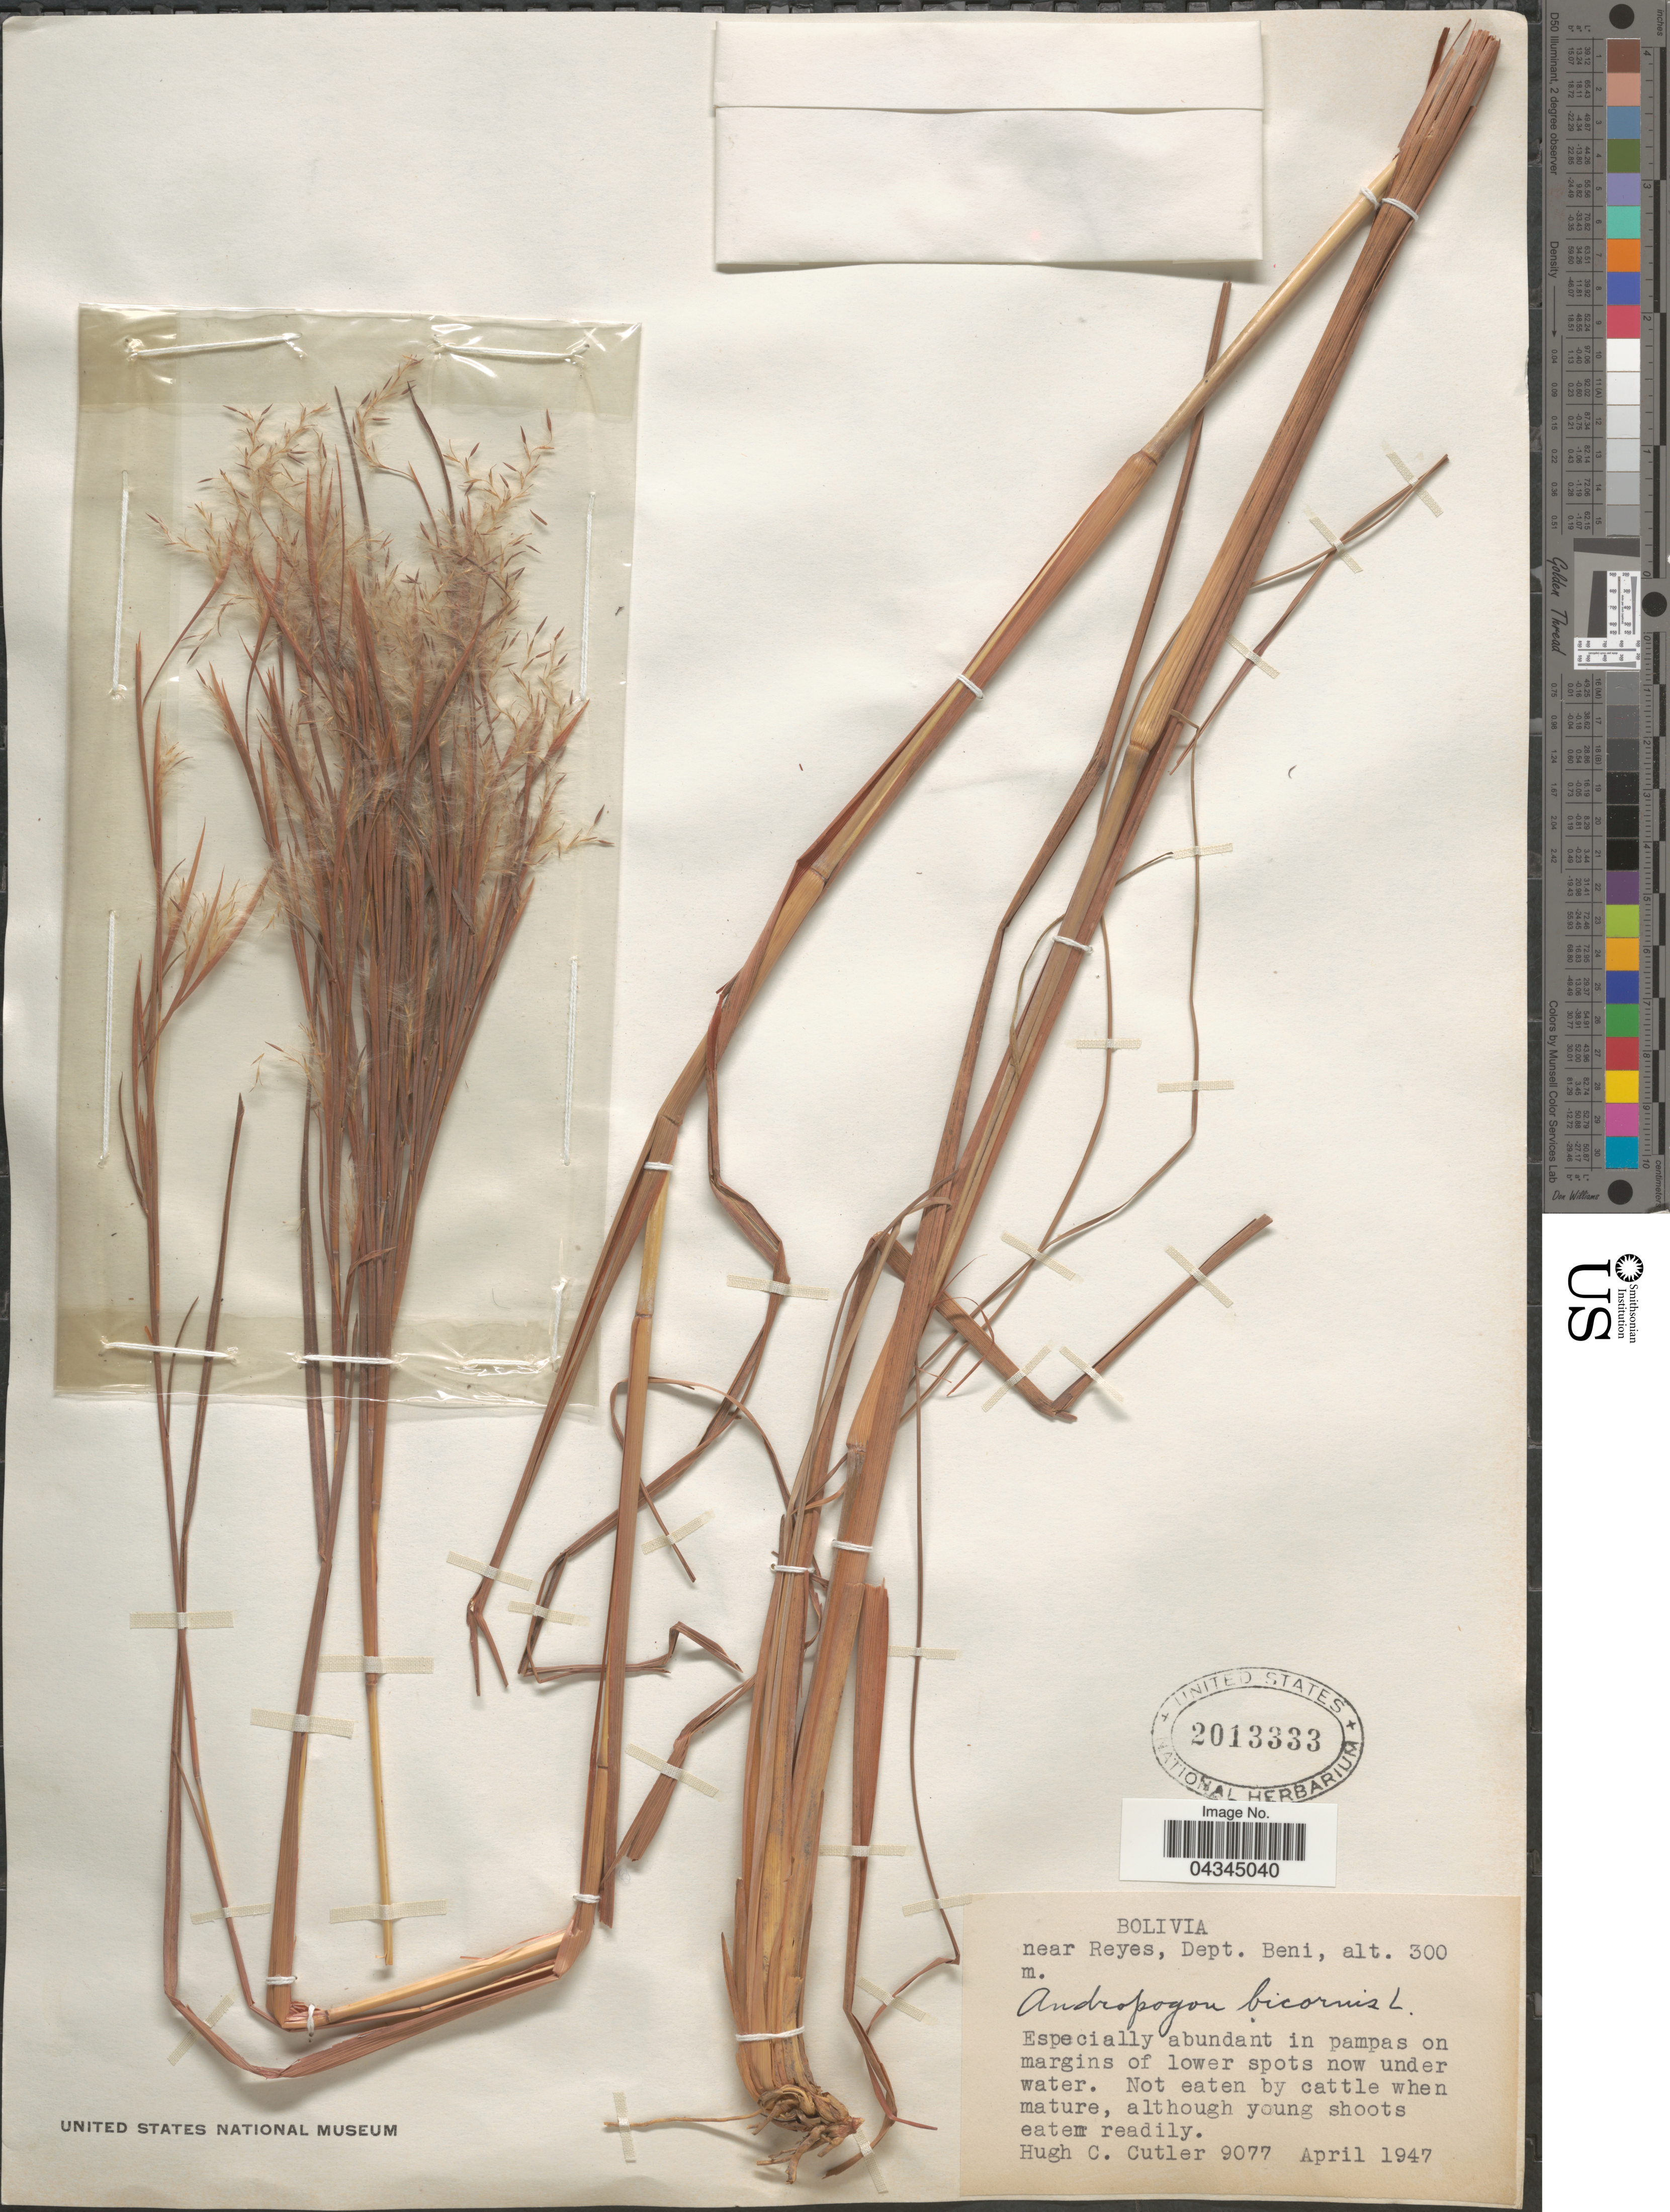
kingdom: Plantae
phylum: Tracheophyta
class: Liliopsida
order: Poales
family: Poaceae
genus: Andropogon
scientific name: Andropogon bicornis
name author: L.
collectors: H. C. Cutler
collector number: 9077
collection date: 1947-04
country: Bolivia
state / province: Beni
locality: Near Reyes, Dept. Beni. Especially abundant in pampas on margins of lower spots now under water.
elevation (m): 300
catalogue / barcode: US 2013333